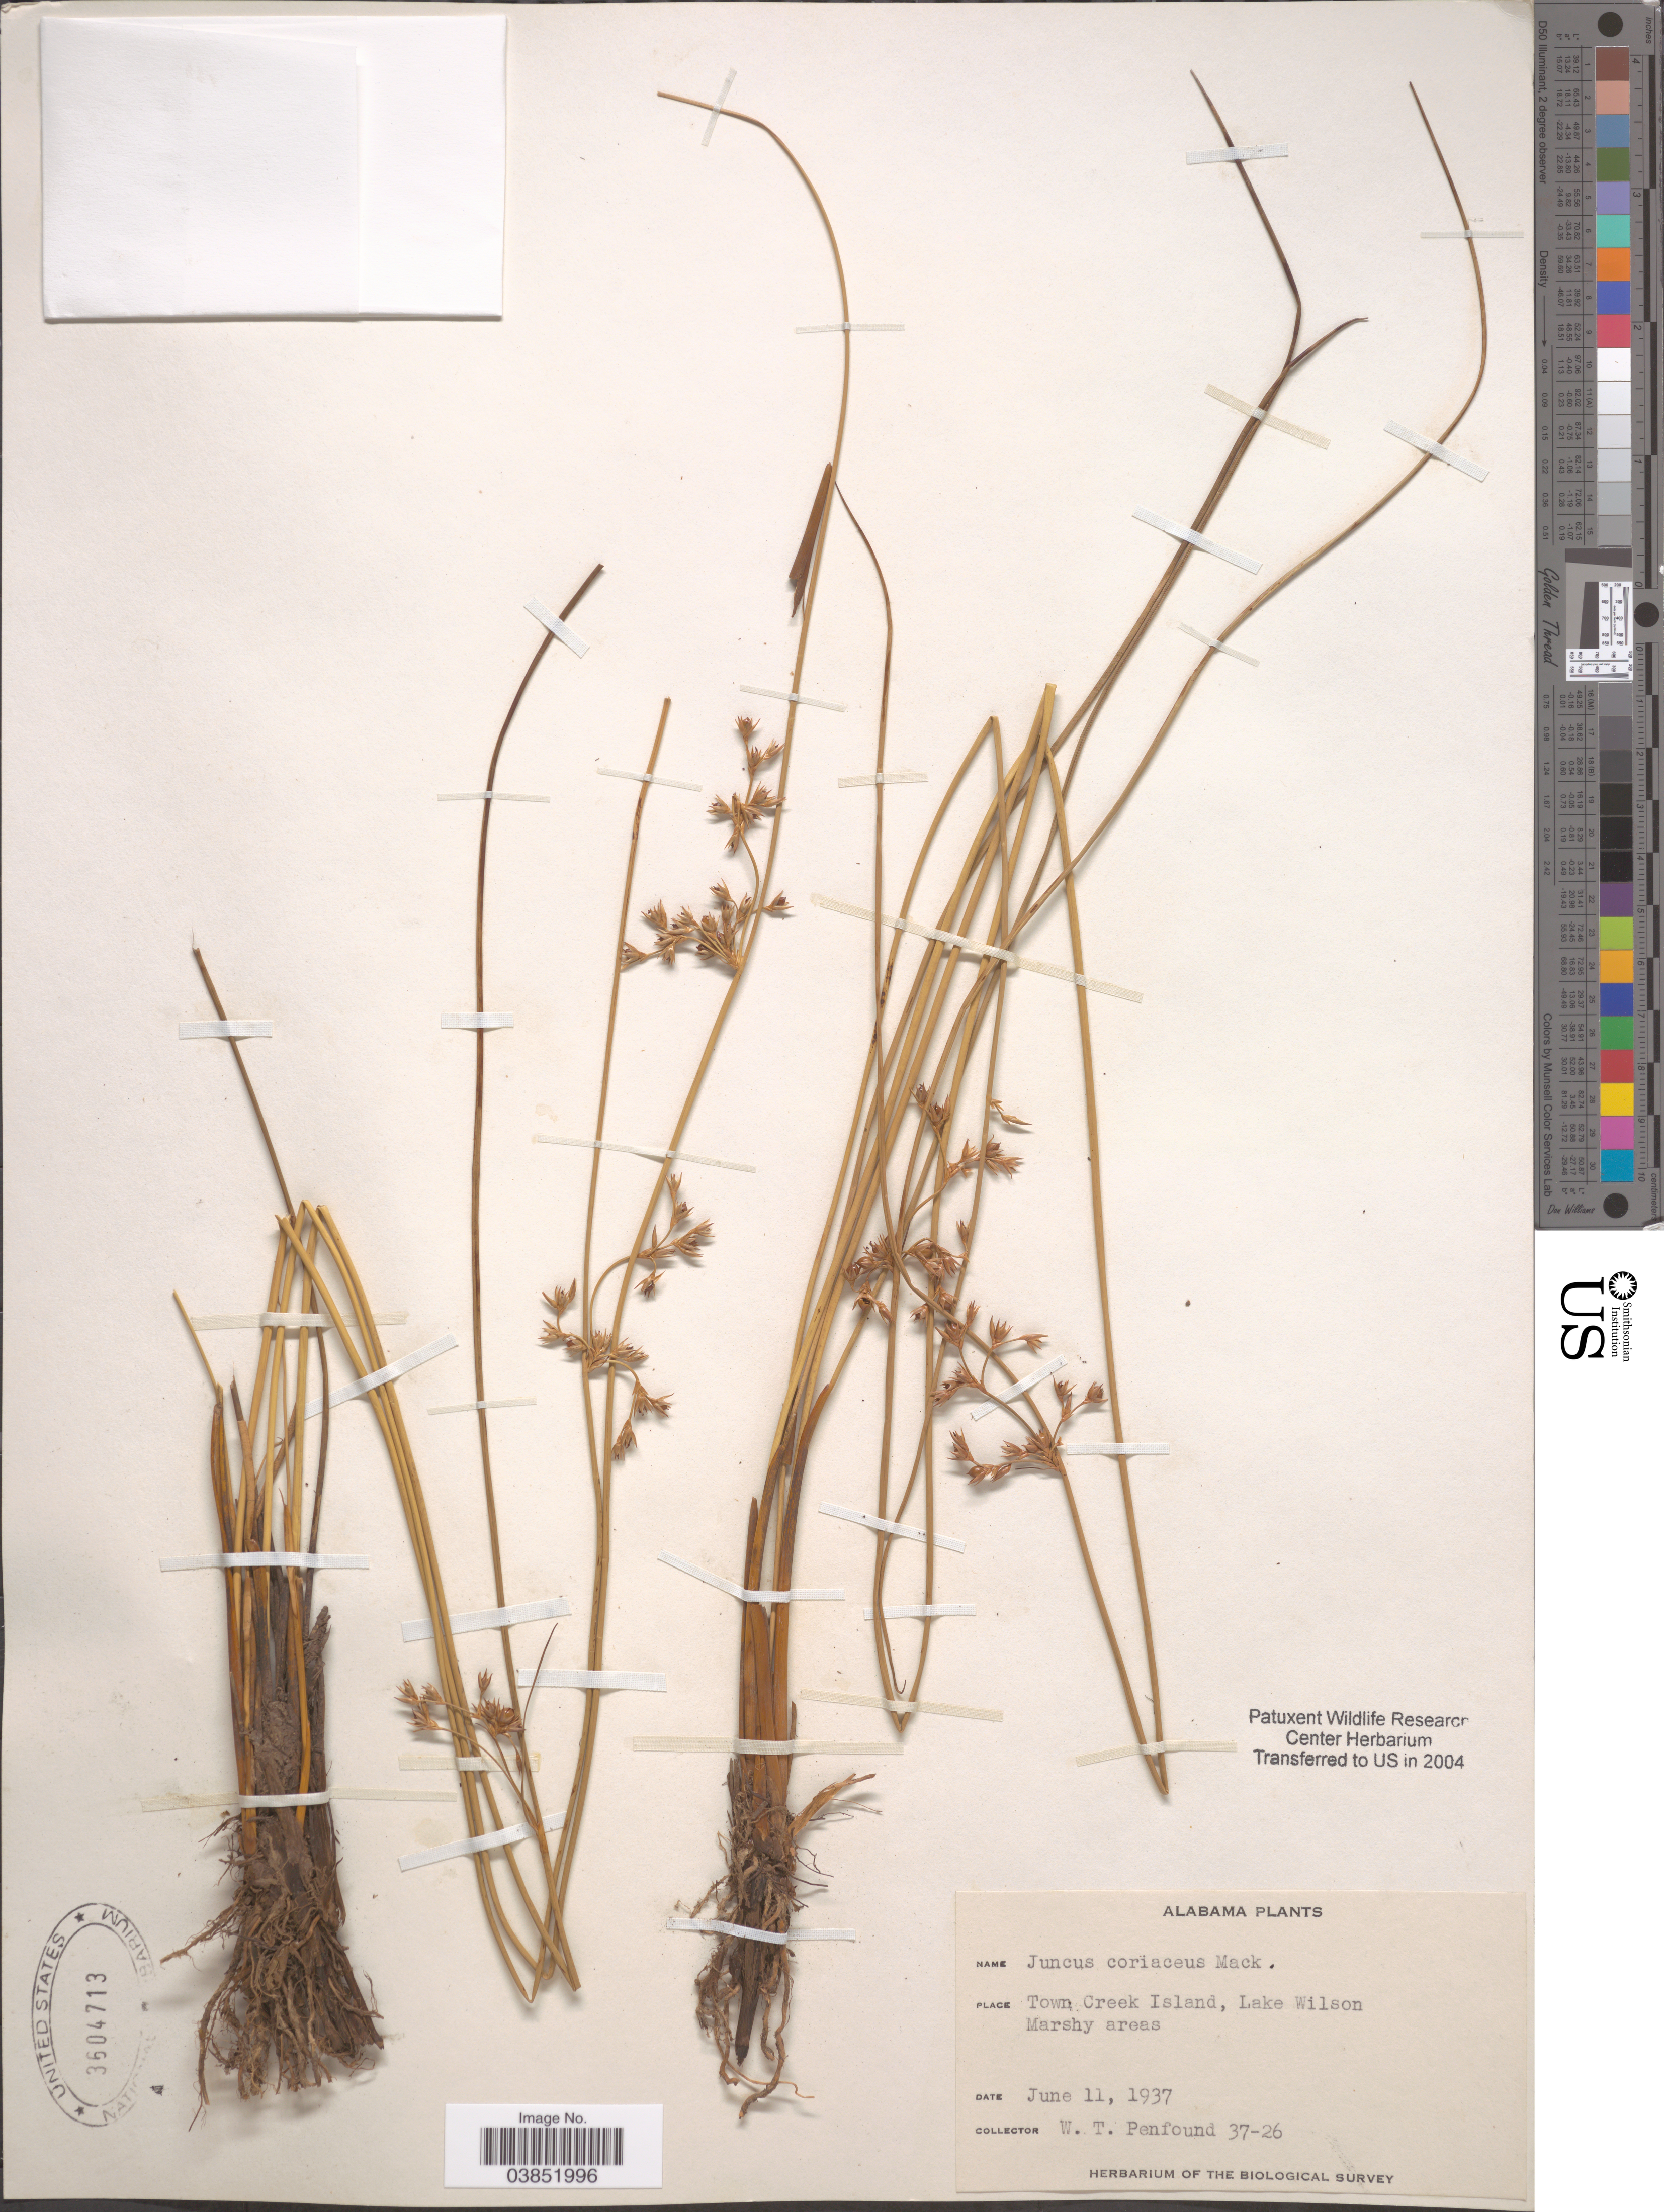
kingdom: Plantae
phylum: Tracheophyta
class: Liliopsida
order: Poales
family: Juncaceae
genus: Juncus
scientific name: Juncus coriaceus Mack.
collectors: W. Penfound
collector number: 37-26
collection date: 1937-06-11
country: United States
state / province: Alabama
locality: Town Creek Island, Lake Wilson Marshy areas.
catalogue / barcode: US 3604713